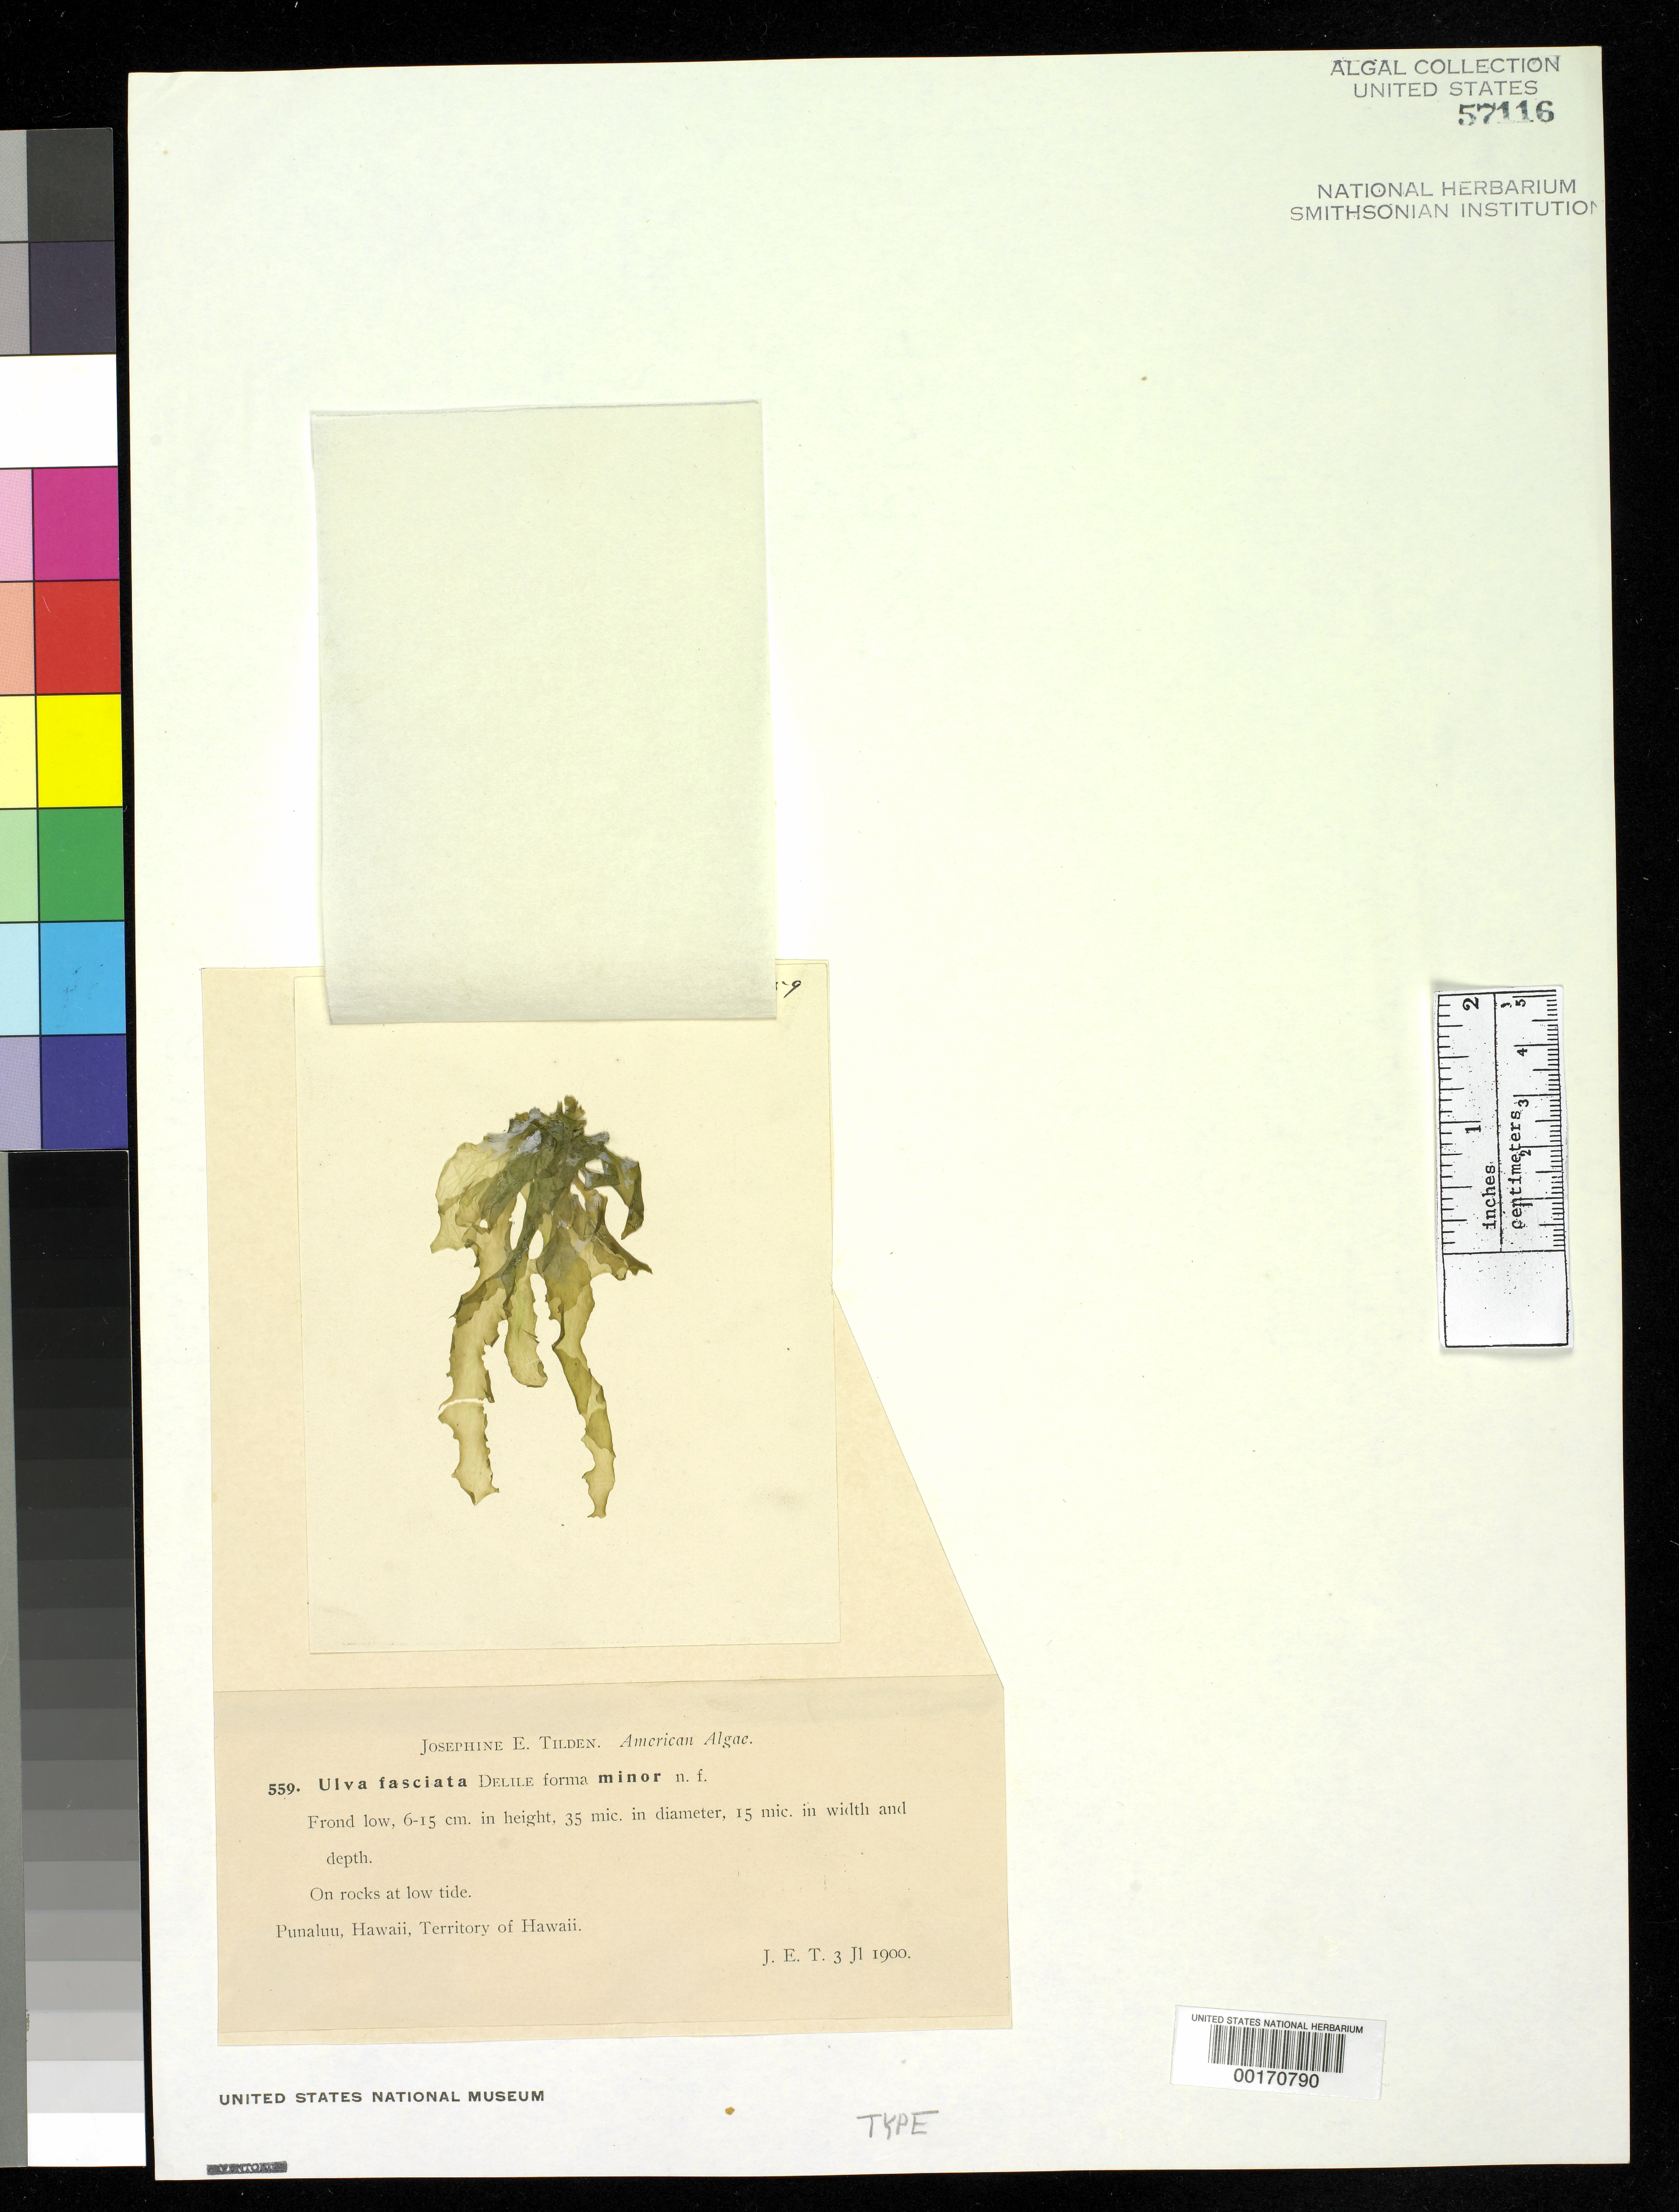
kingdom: Plantae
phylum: Chlorophyta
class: Ulvophyceae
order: Ulvales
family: Ulvaceae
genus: Ulva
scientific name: Ulva fasciata f. minor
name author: J. E. Tilden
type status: Isotype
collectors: J. E. Tilden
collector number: JET 559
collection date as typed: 03 Jul 1900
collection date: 1900-07-03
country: United States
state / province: Hawaii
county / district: Hawaii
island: Hawaii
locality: Punaluu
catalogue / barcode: US 57116